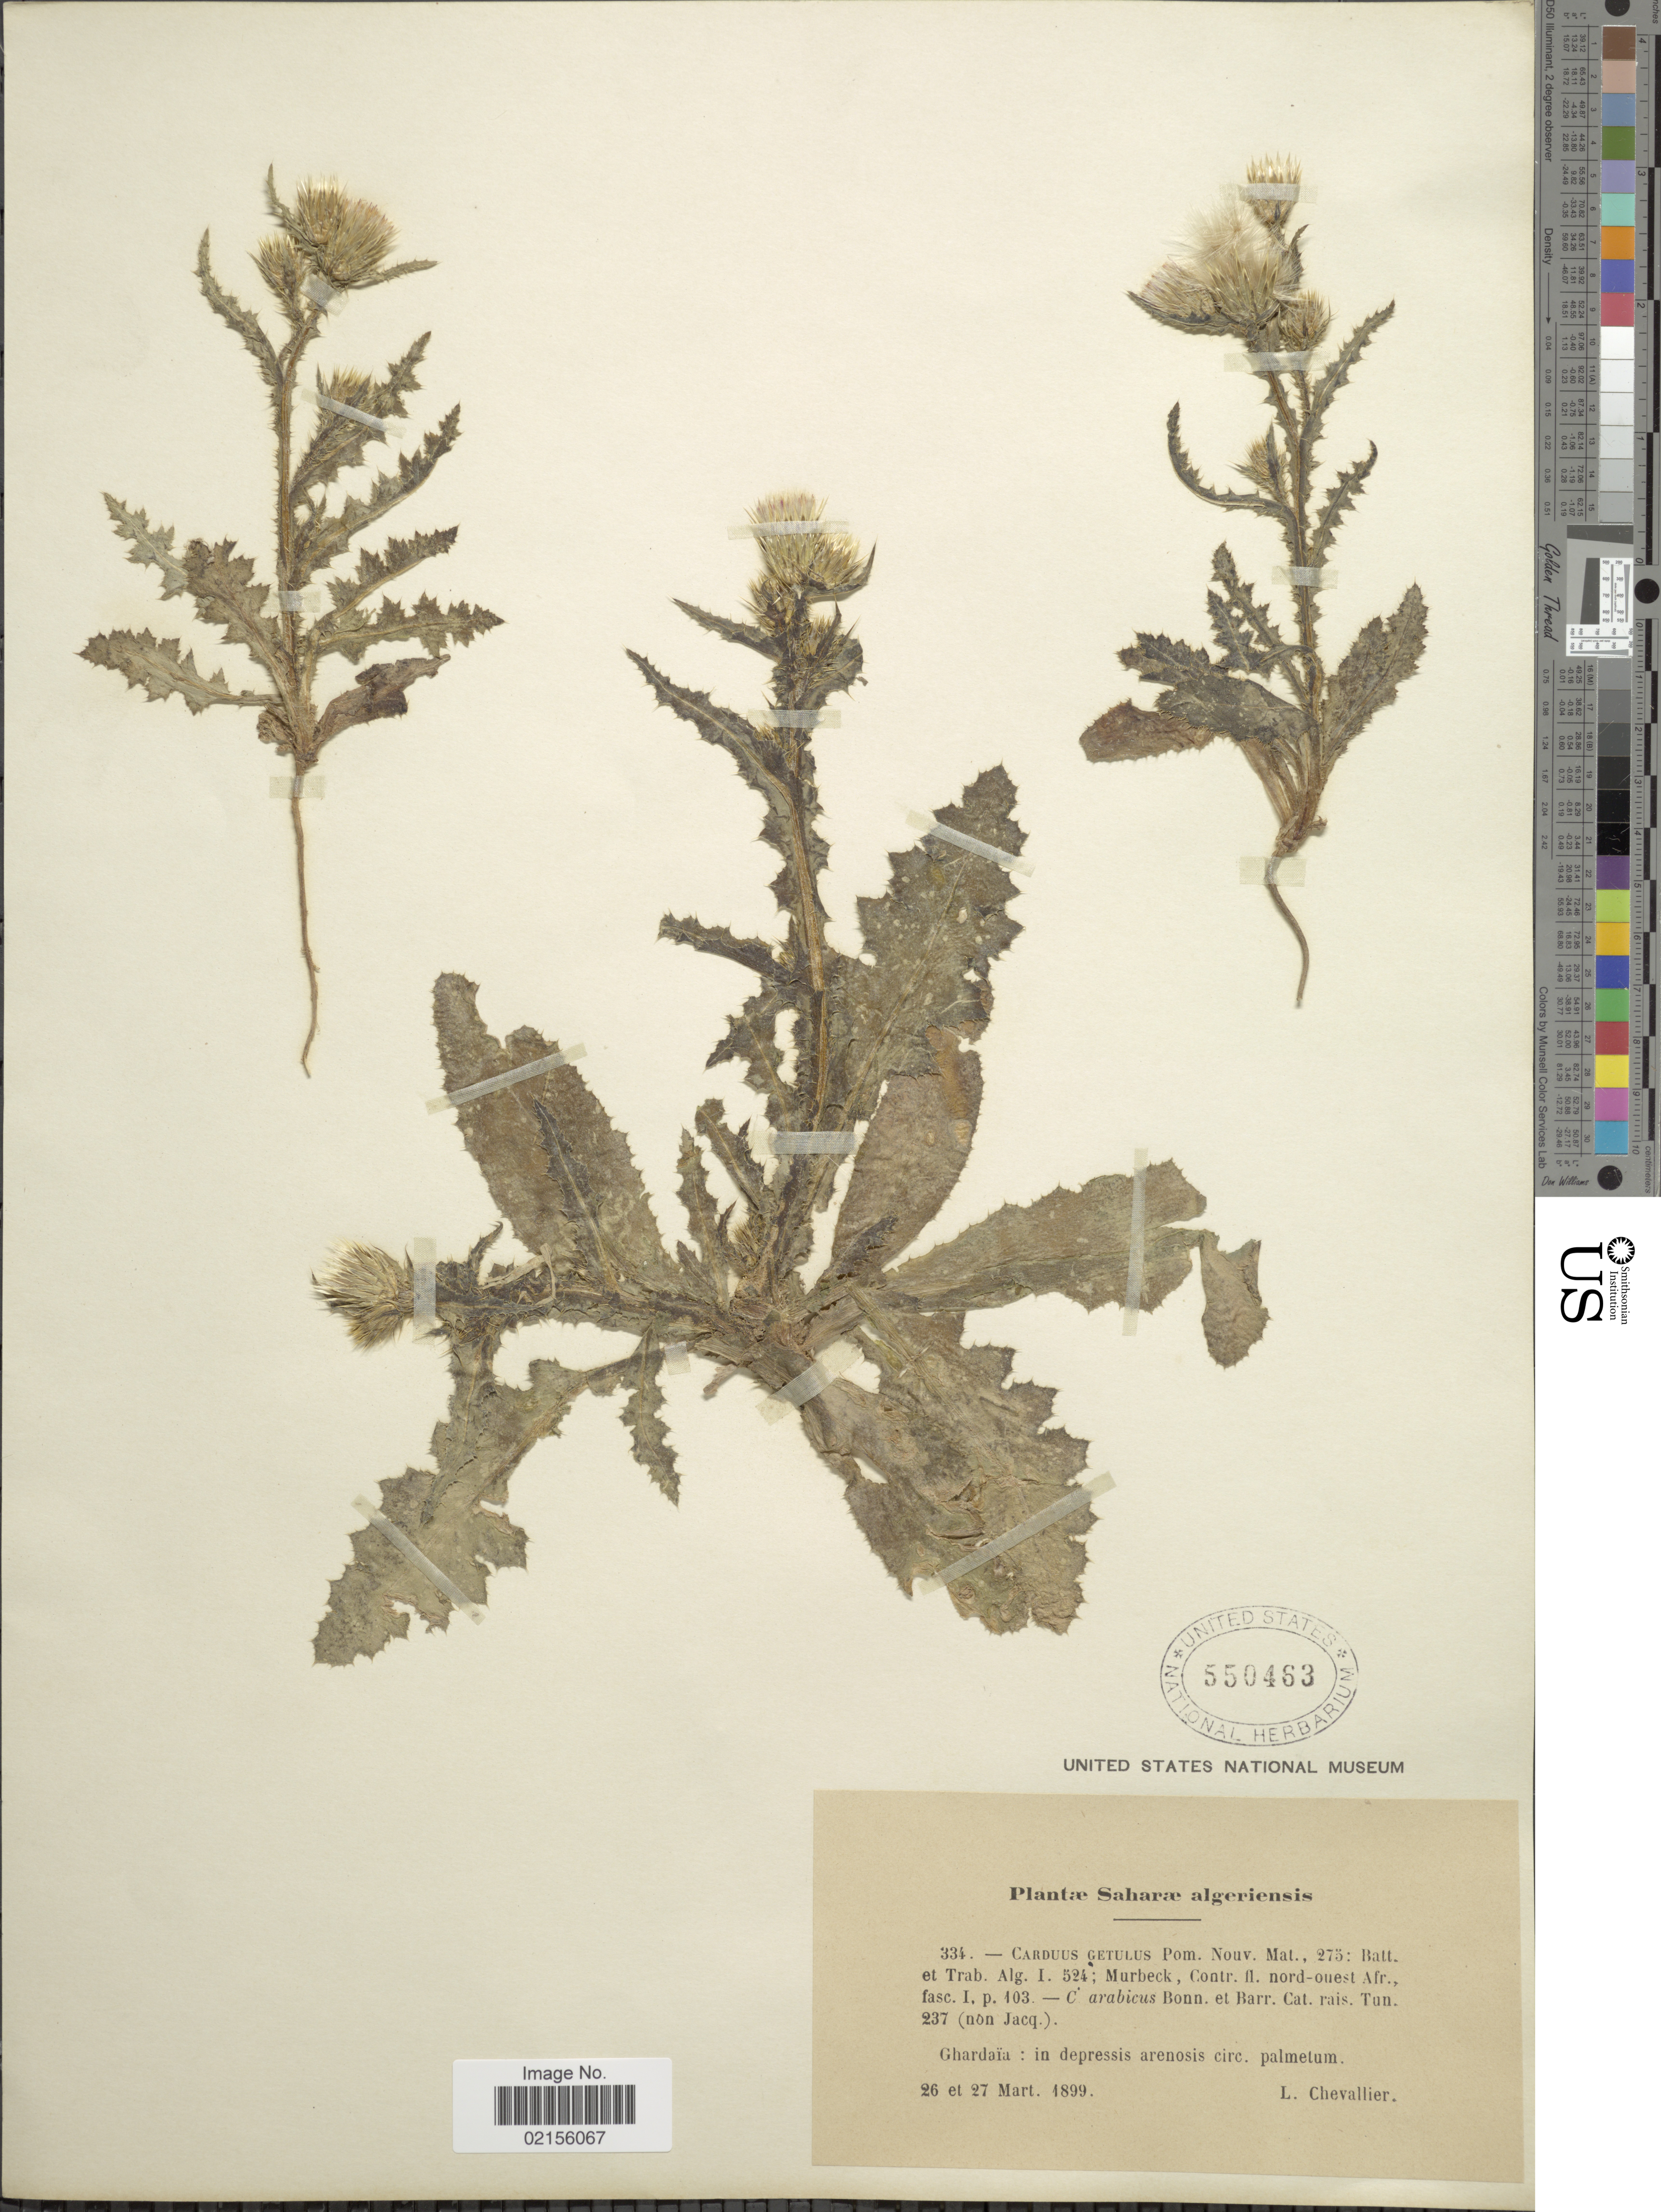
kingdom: Plantae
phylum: Tracheophyta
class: Magnoliopsida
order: Asterales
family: Asteraceae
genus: Carduus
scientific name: Carduus getulus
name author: Pomel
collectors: L. Chevallier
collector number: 334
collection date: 1899-03-26/1899-03-27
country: Algeria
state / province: Ghardaïa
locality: Saharæ algeriensis, Ghardaïa: in depressis arenosis circ. palmetum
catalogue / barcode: US 550463